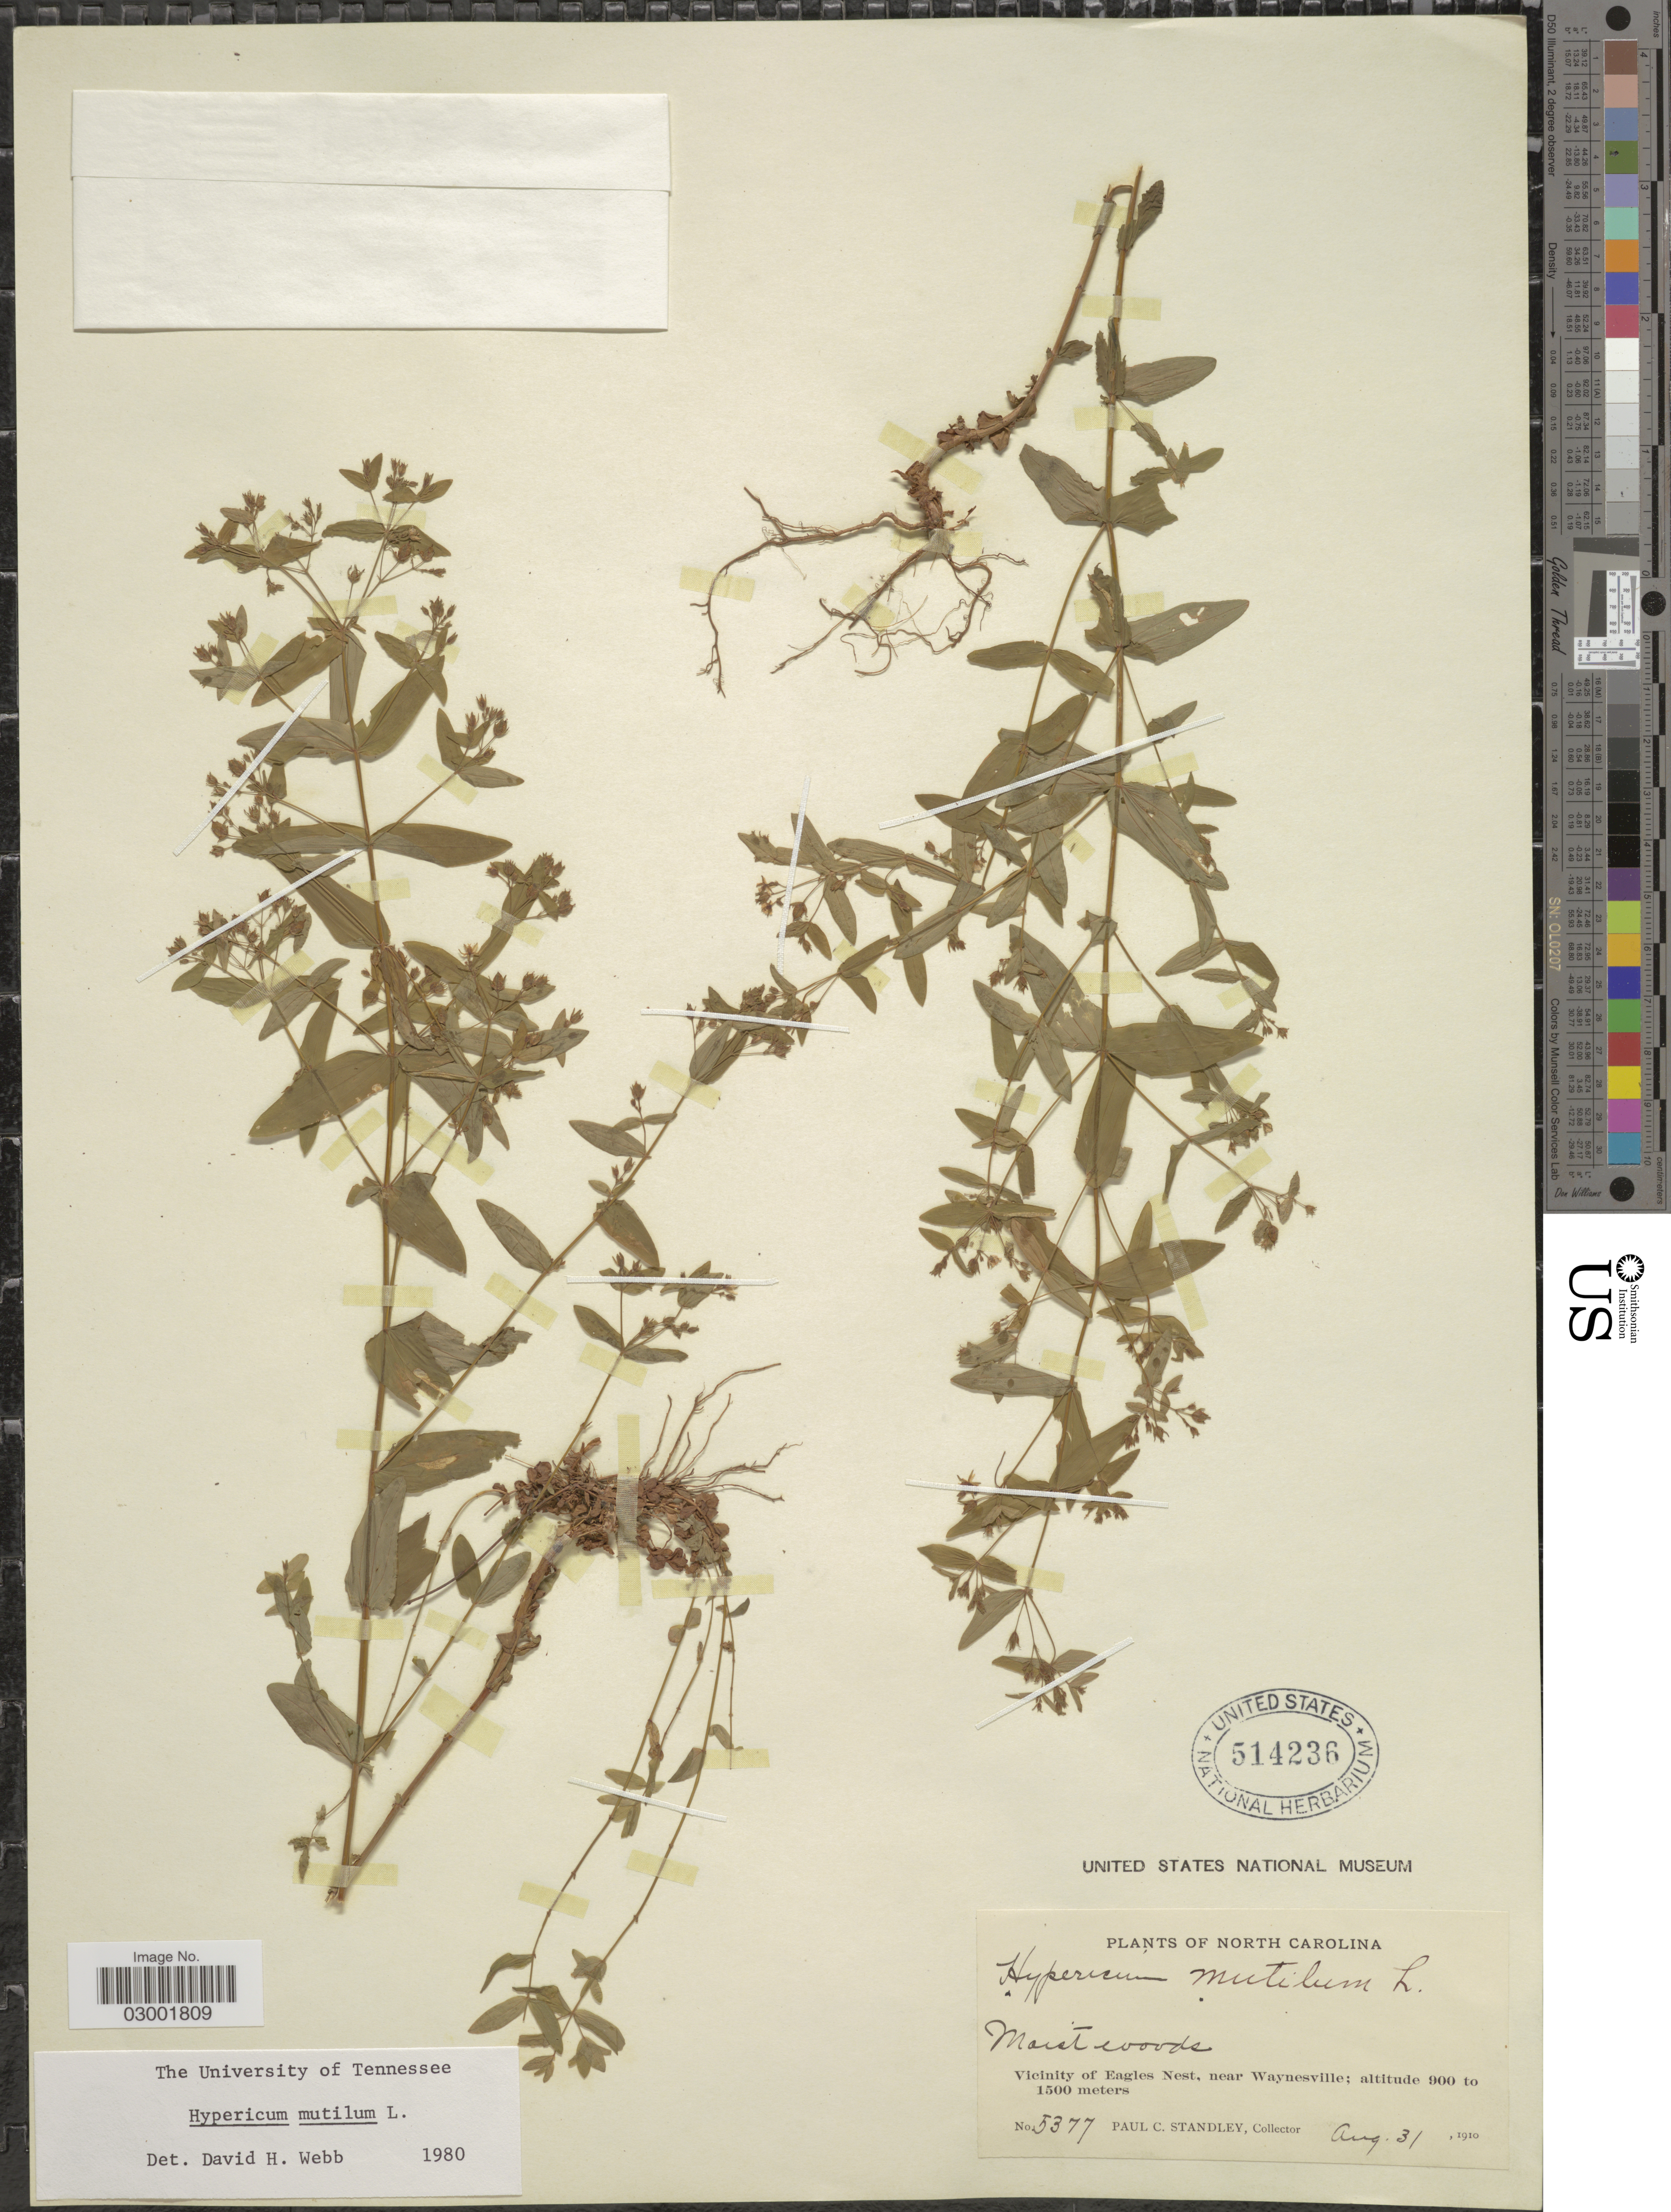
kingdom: Plantae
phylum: Tracheophyta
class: Magnoliopsida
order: Malpighiales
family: Hypericaceae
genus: Hypericum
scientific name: Hypericum mutilum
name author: L.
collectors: P. C. Standley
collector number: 5377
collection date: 1910-08-31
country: United States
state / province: North Carolina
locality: Vicinity of Eagles Nest, near Waynesville.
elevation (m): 900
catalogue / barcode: US 514236